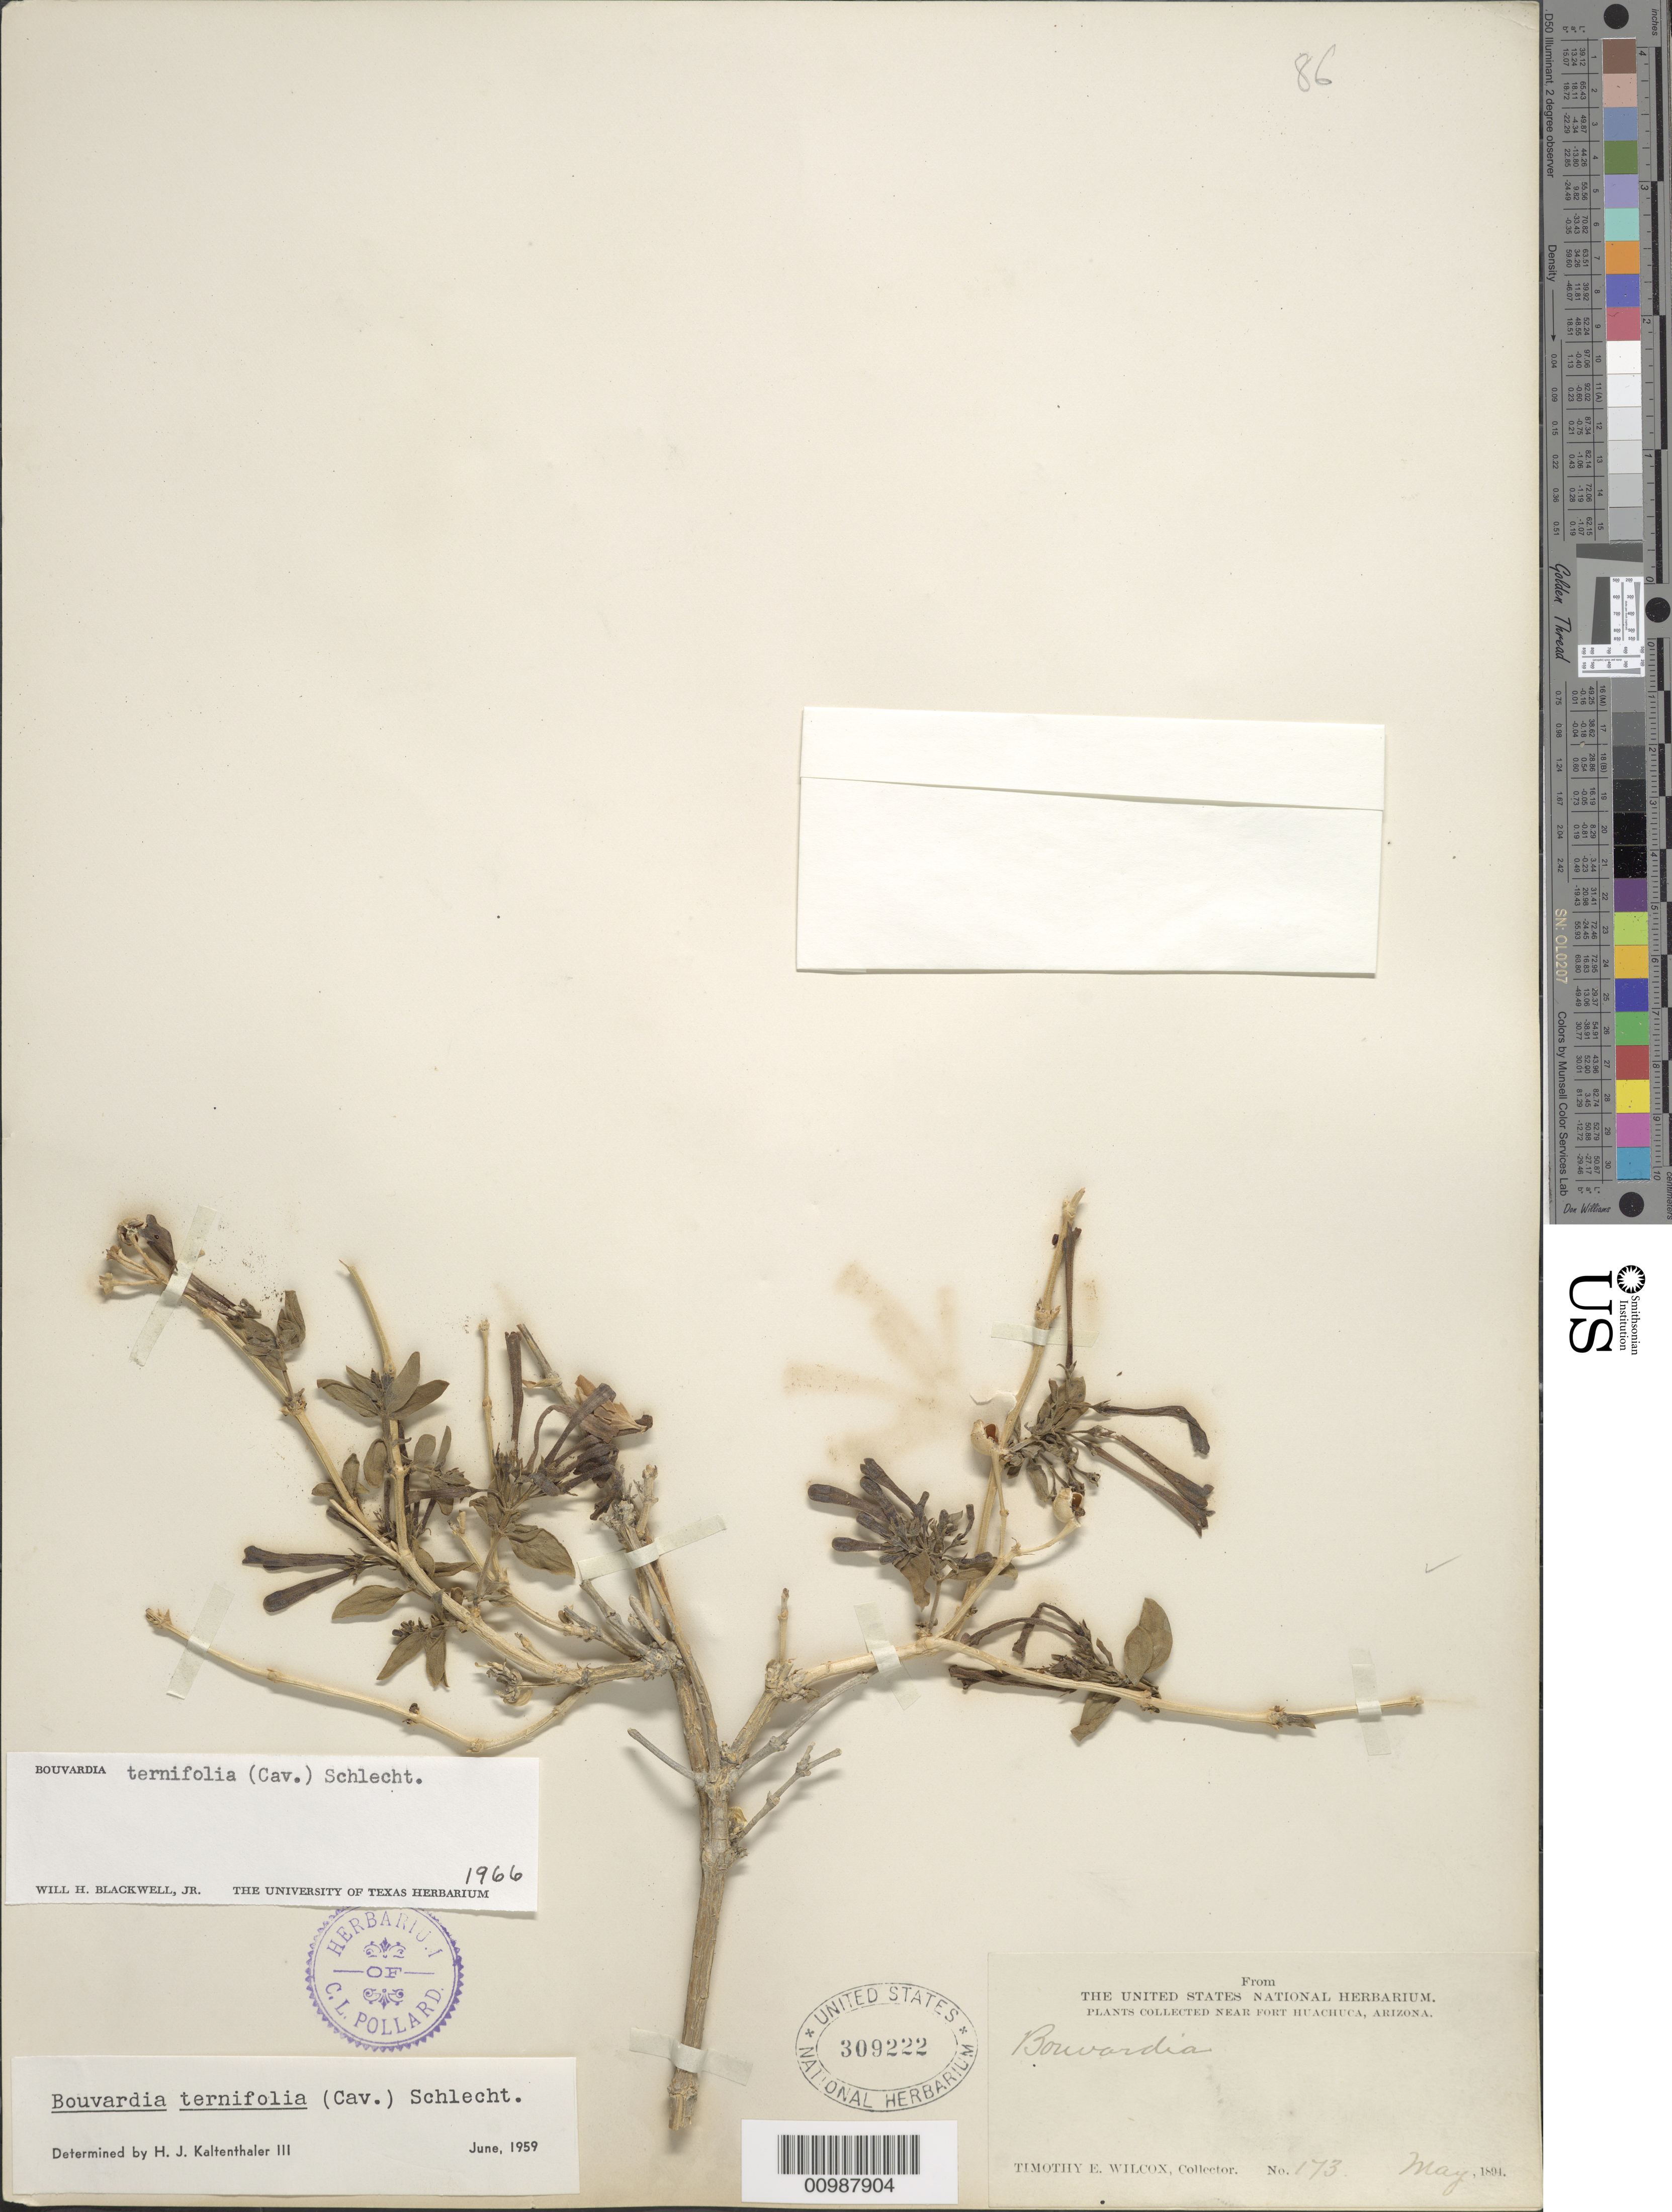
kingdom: Plantae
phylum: Tracheophyta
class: Magnoliopsida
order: Gentianales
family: Rubiaceae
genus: Bouvardia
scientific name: Bouvardia ternifolia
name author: (Cav.) Schltdl.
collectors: T. E. Wilcox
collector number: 173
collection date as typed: May 1894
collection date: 1894-05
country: United States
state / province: Arizona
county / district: Cochise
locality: Near Fort Huachuca.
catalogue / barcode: US 309222